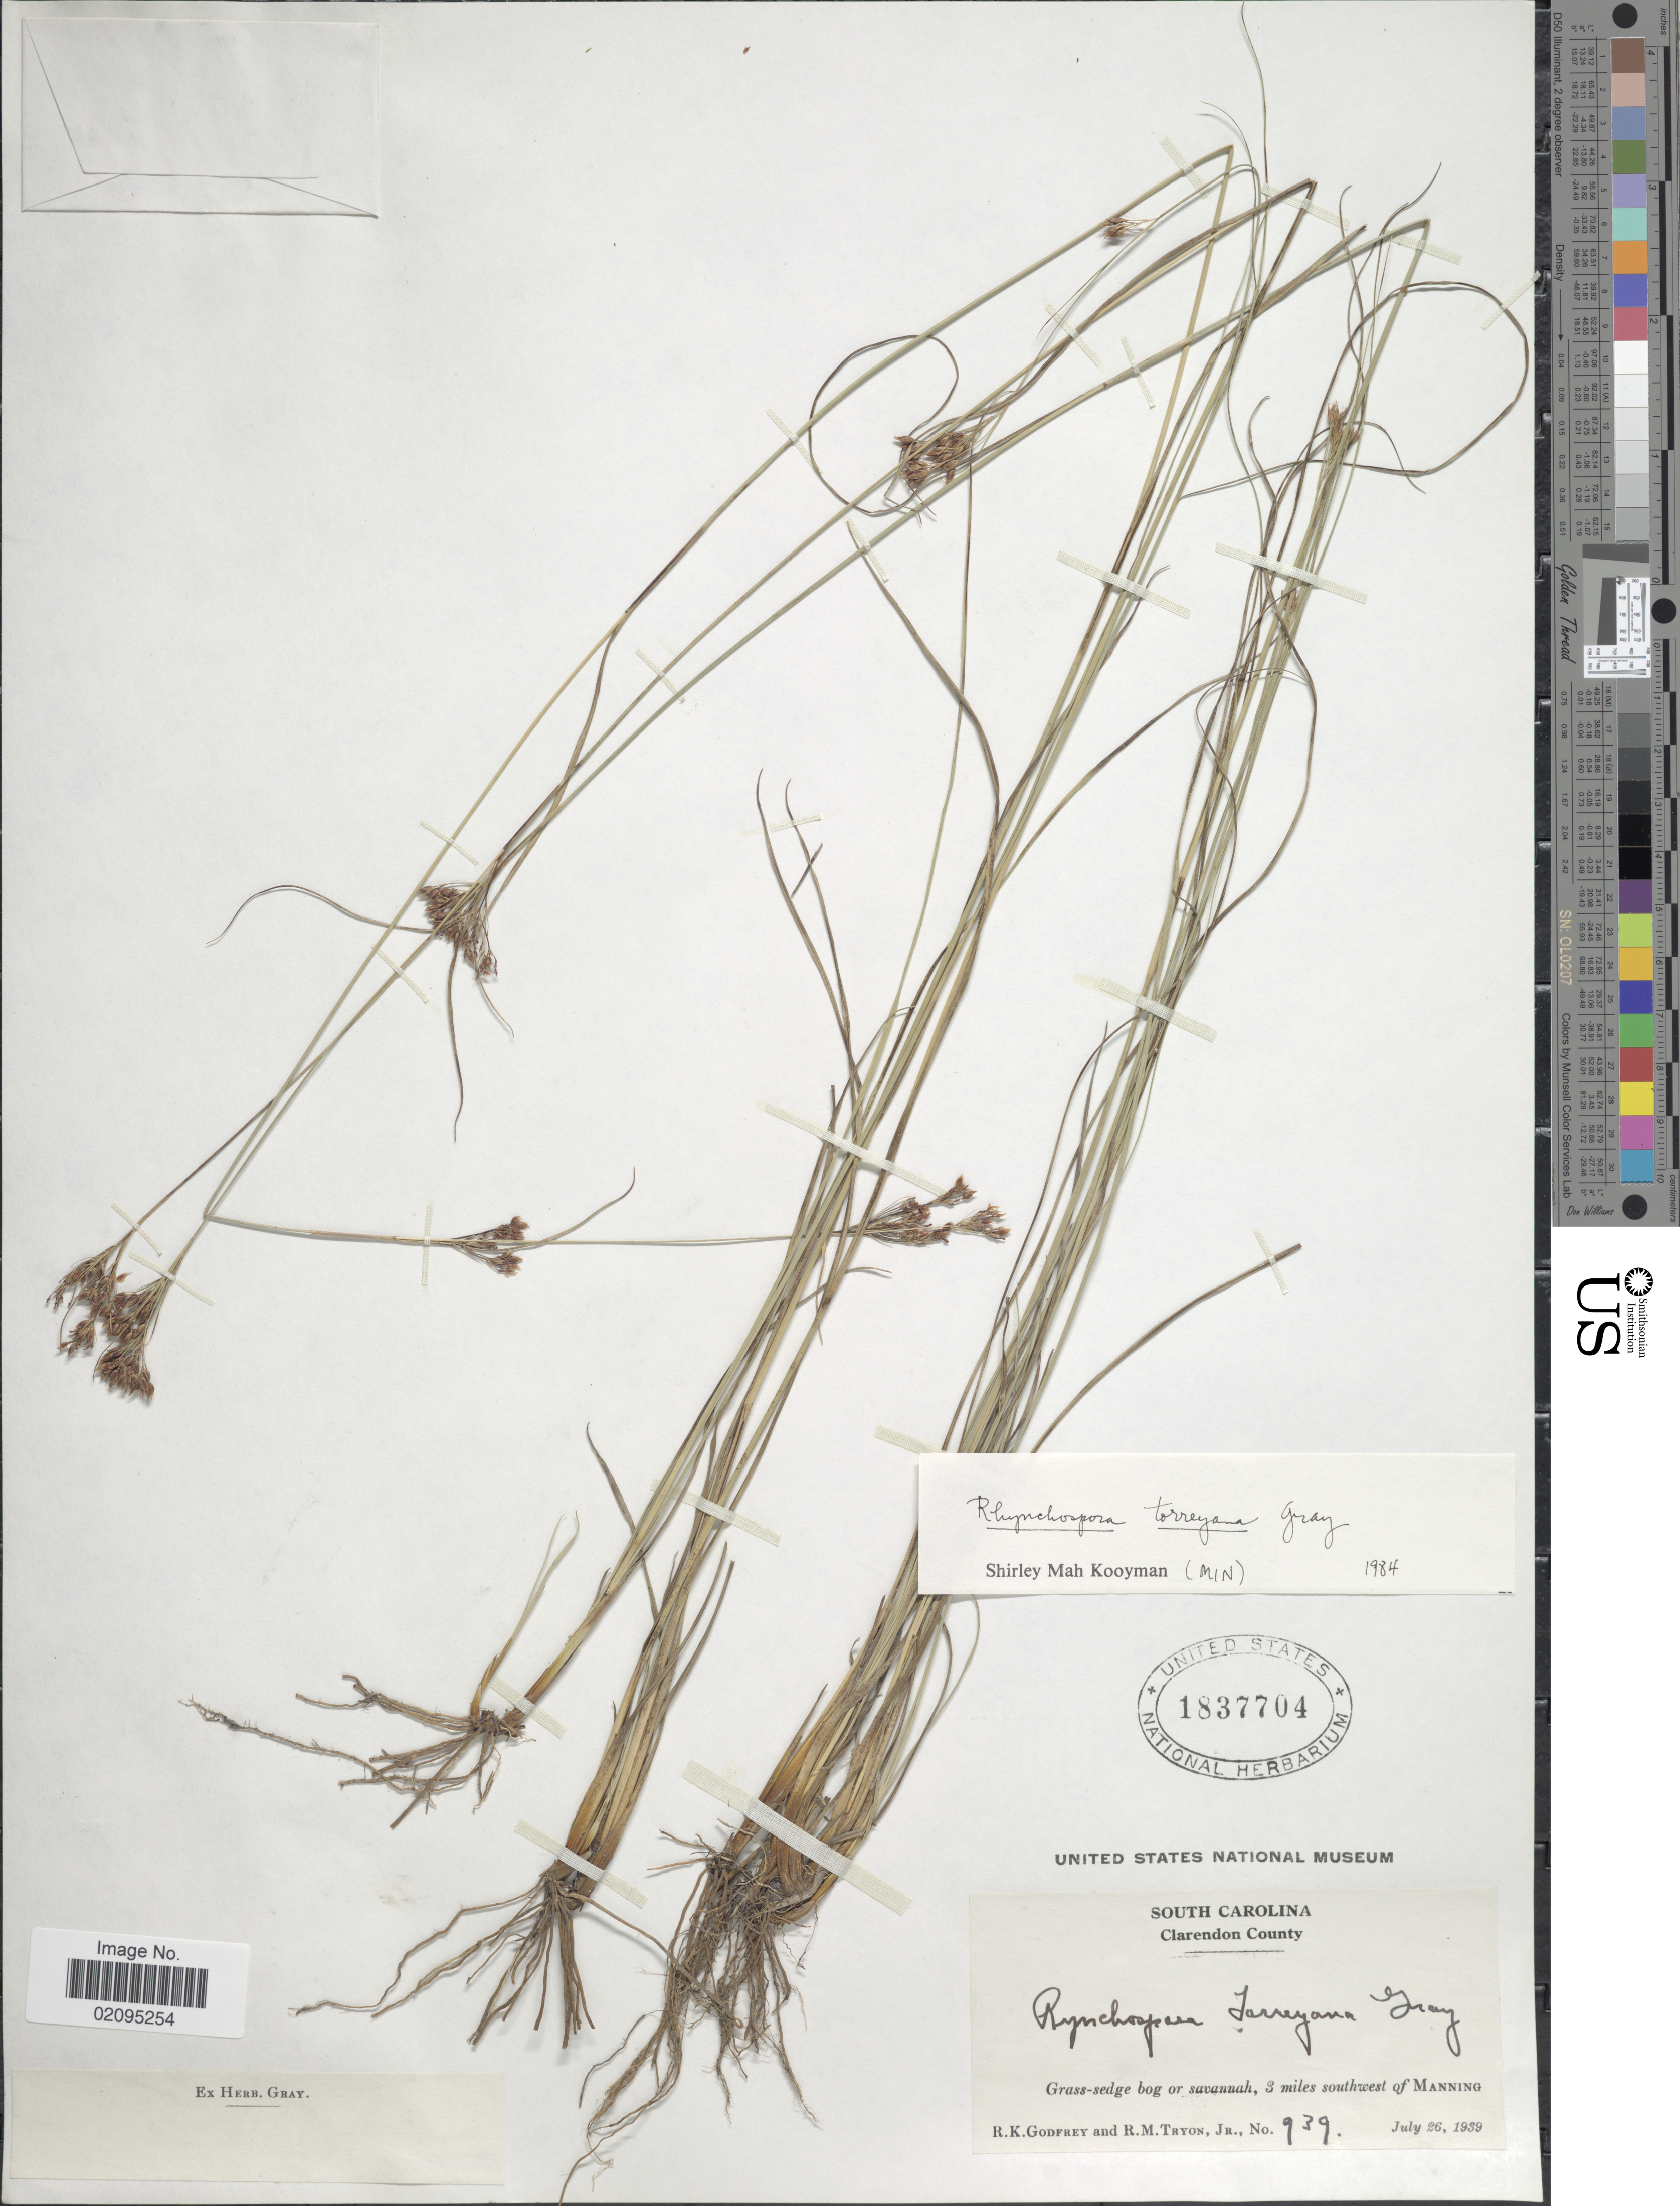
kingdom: Plantae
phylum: Tracheophyta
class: Liliopsida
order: Poales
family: Cyperaceae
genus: Rhynchospora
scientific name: Rhynchospora torreyana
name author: A. Gray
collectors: R. K. Godfrey & R. M. Tryon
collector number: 939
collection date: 1939-07-26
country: United States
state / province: South Carolina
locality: Clarendon County, Grass-sedge bog or savannah, 3 miles southwest of Manning.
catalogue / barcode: US 1837704